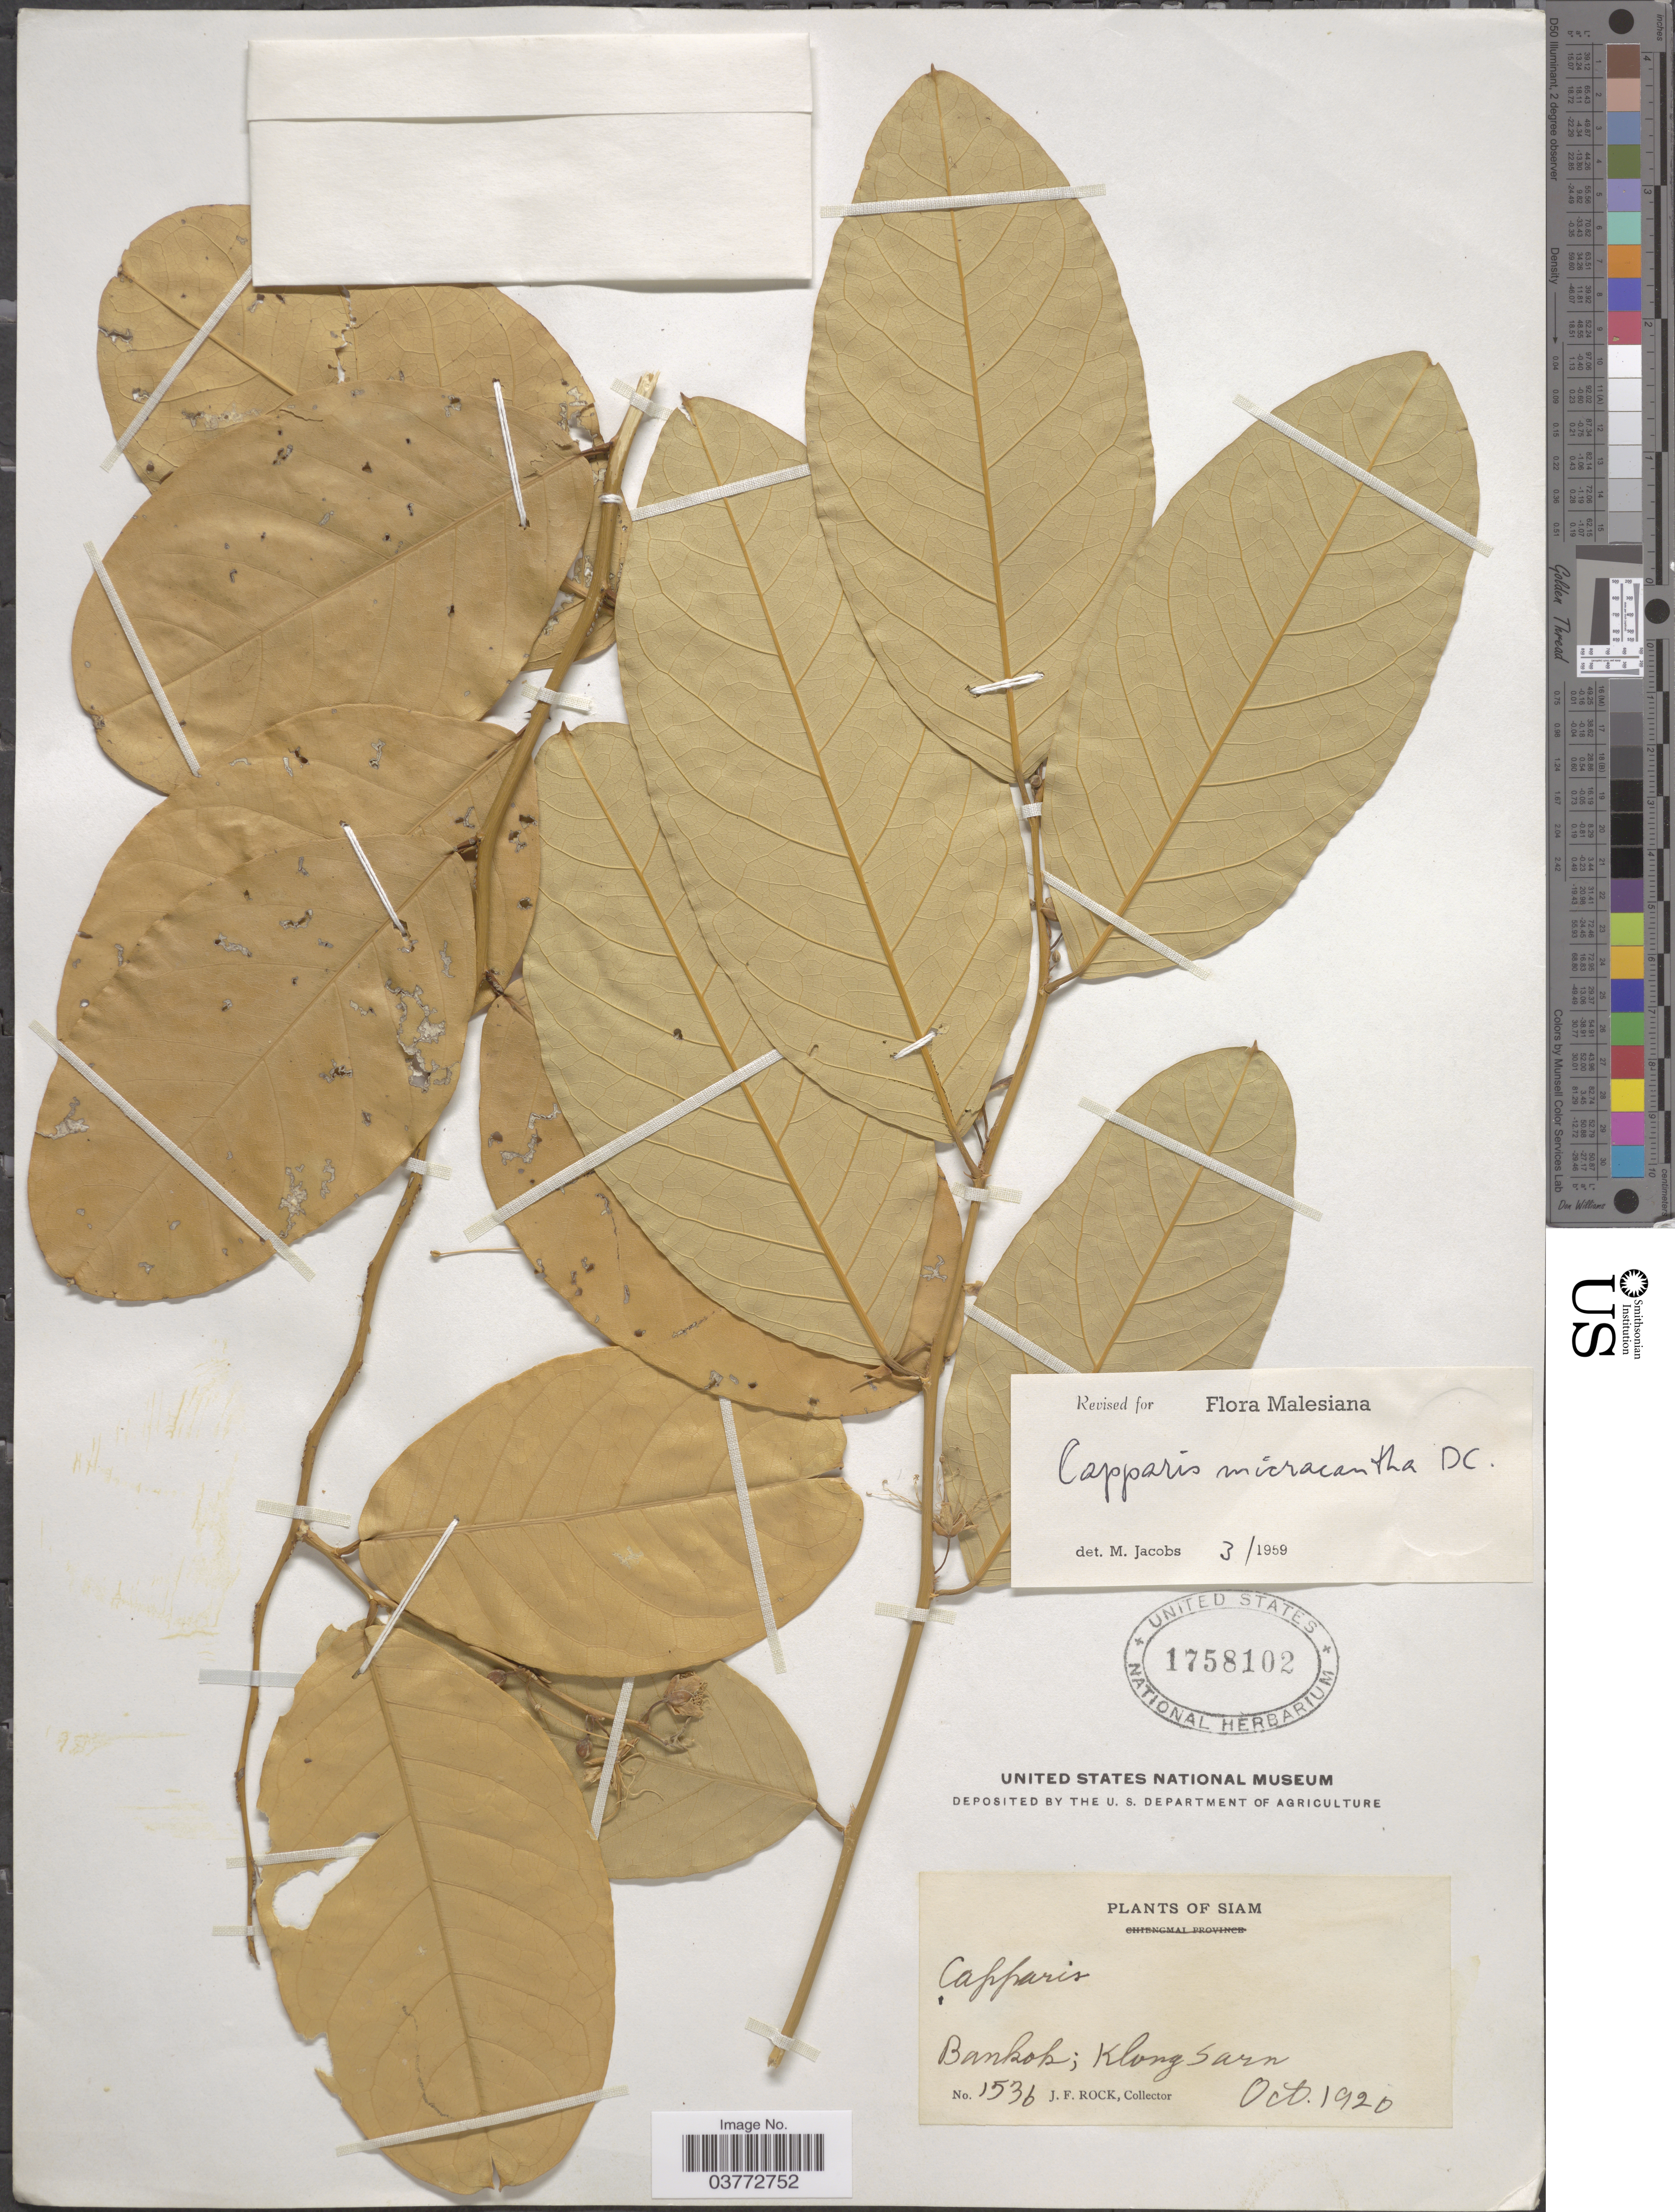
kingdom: Plantae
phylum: Tracheophyta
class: Magnoliopsida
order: Brassicales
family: Capparaceae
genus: Capparis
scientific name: Capparis micracantha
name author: DC.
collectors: J. Rock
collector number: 1536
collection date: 1920-10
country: Thailand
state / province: Bangkok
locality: Siam. Klong Sarn.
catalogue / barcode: US 1758102